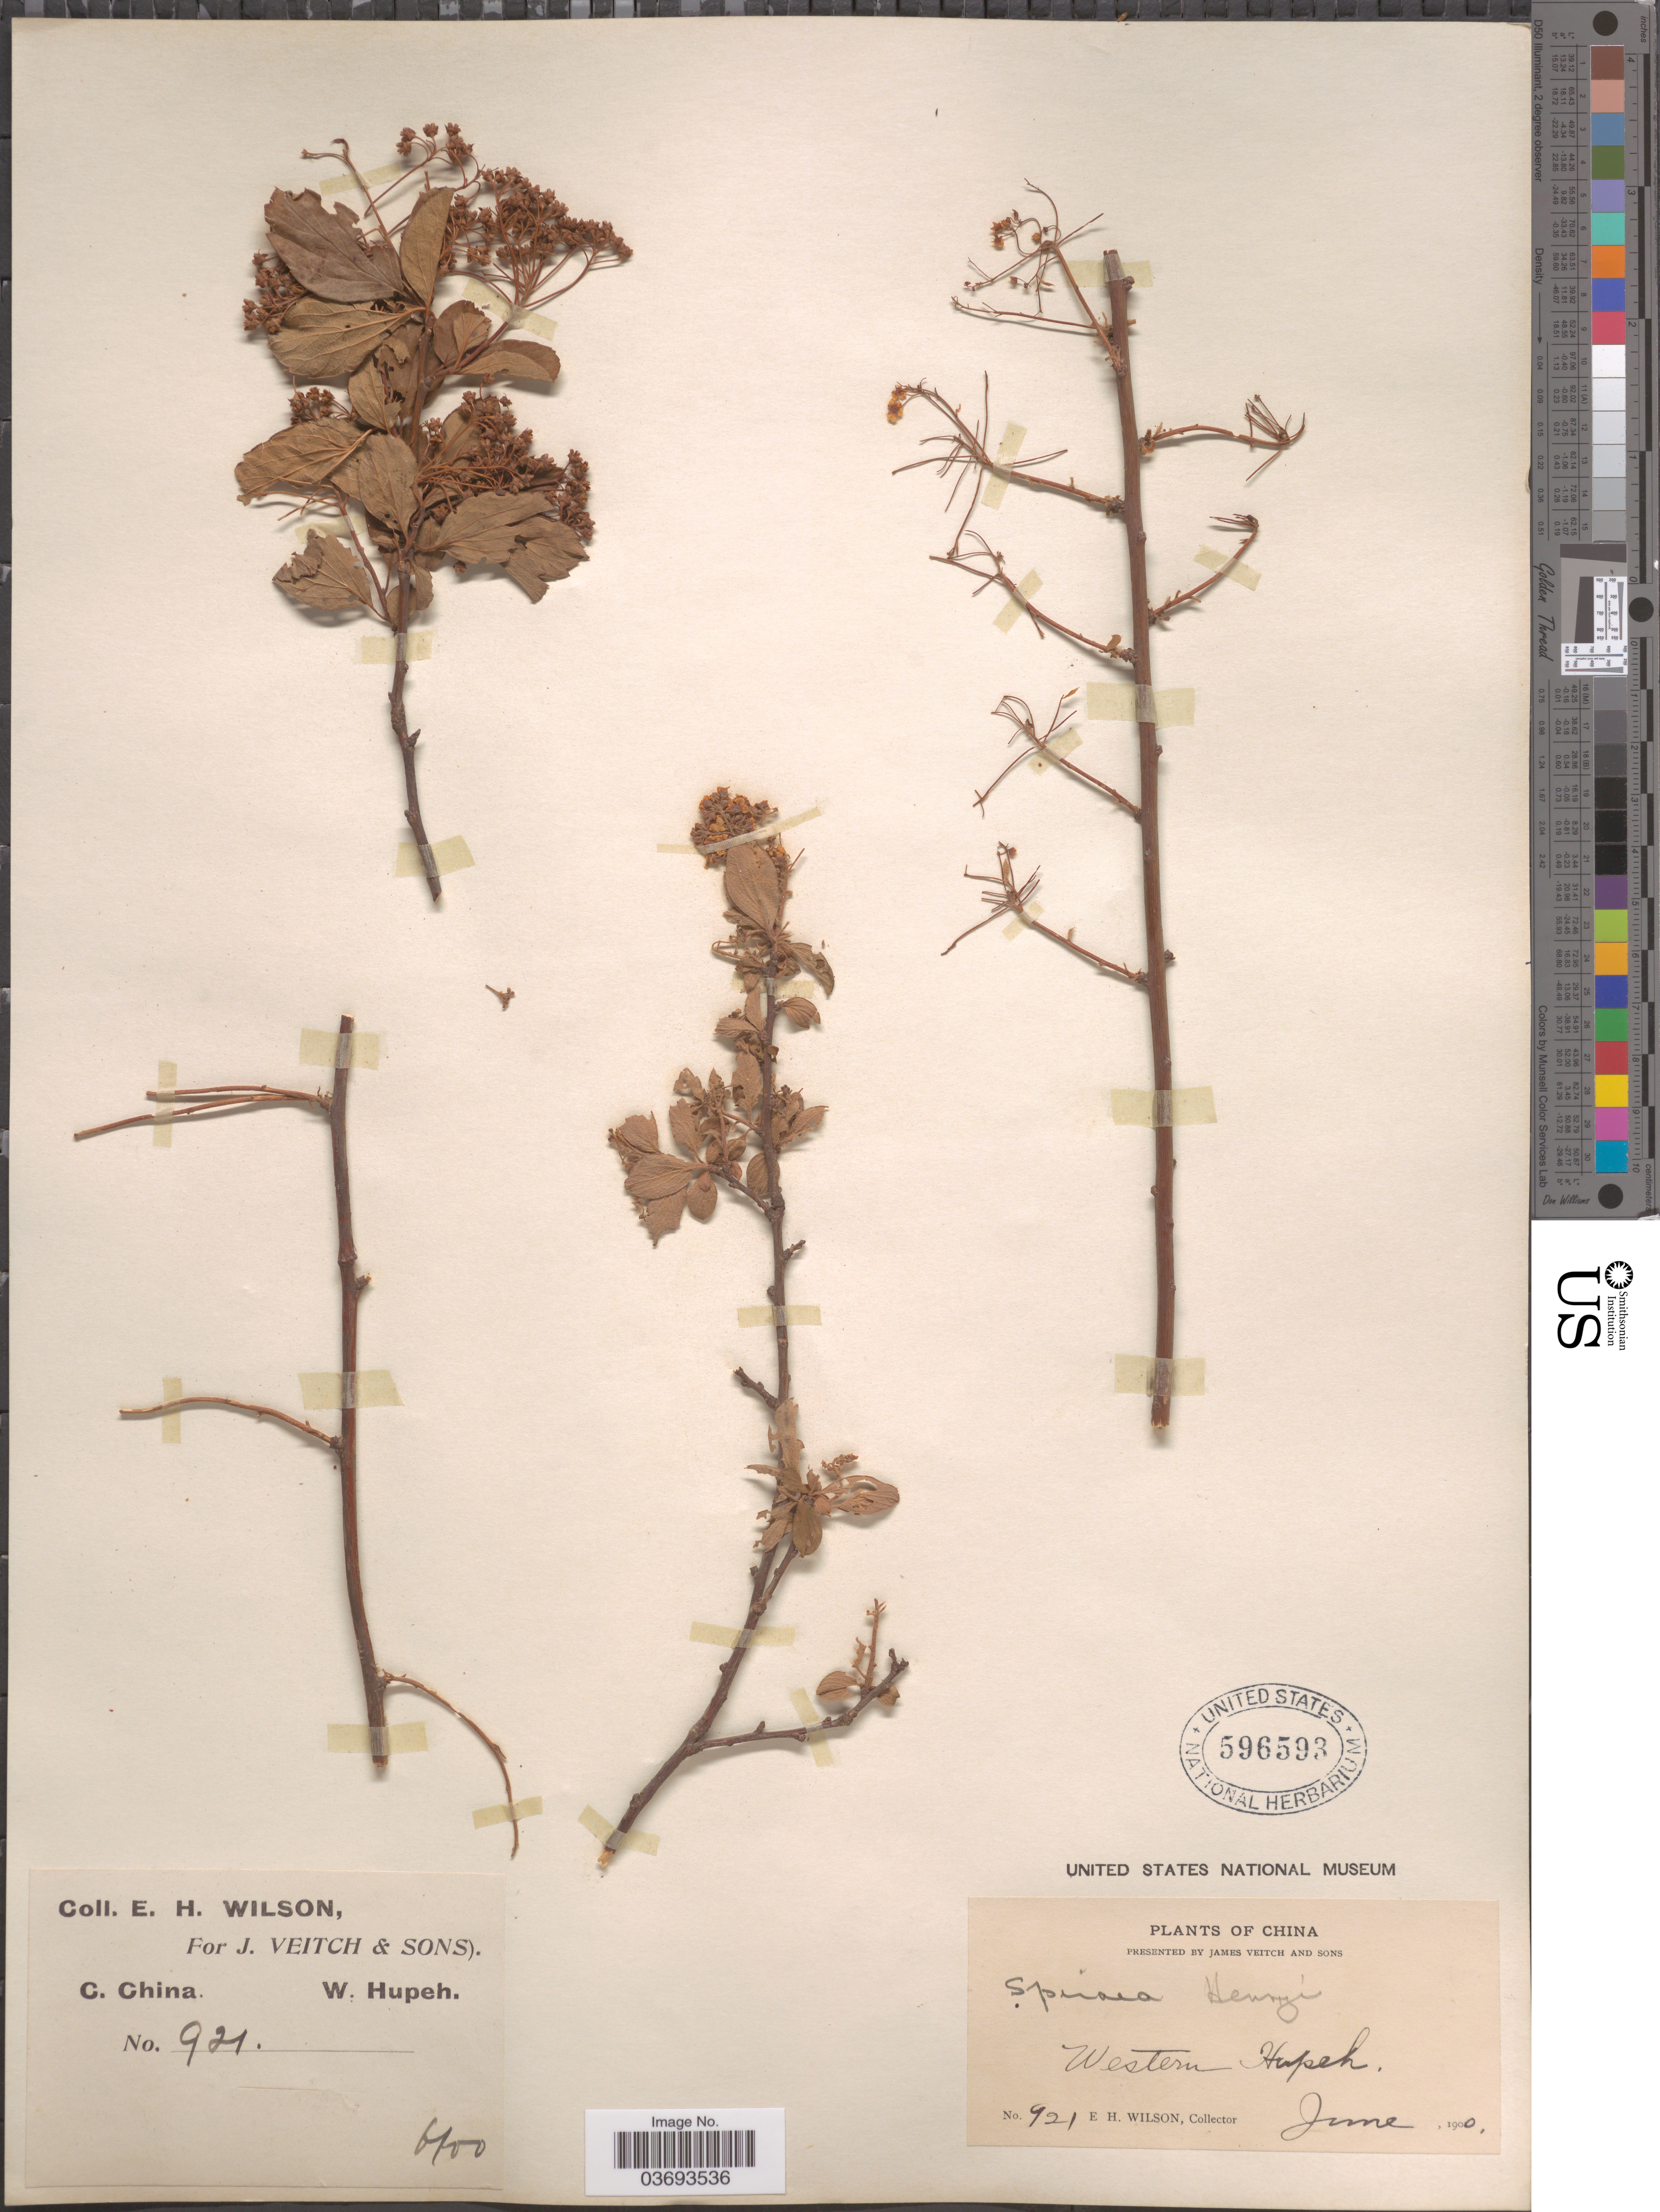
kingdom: Plantae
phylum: Tracheophyta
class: Magnoliopsida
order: Rosales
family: Rosaceae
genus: Spiraea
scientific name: Spiraea henryi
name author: Hemsl.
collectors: E. Wilson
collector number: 921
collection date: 1900-06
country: China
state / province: Hubei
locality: C. China. Western Hupeh.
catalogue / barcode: US 596593